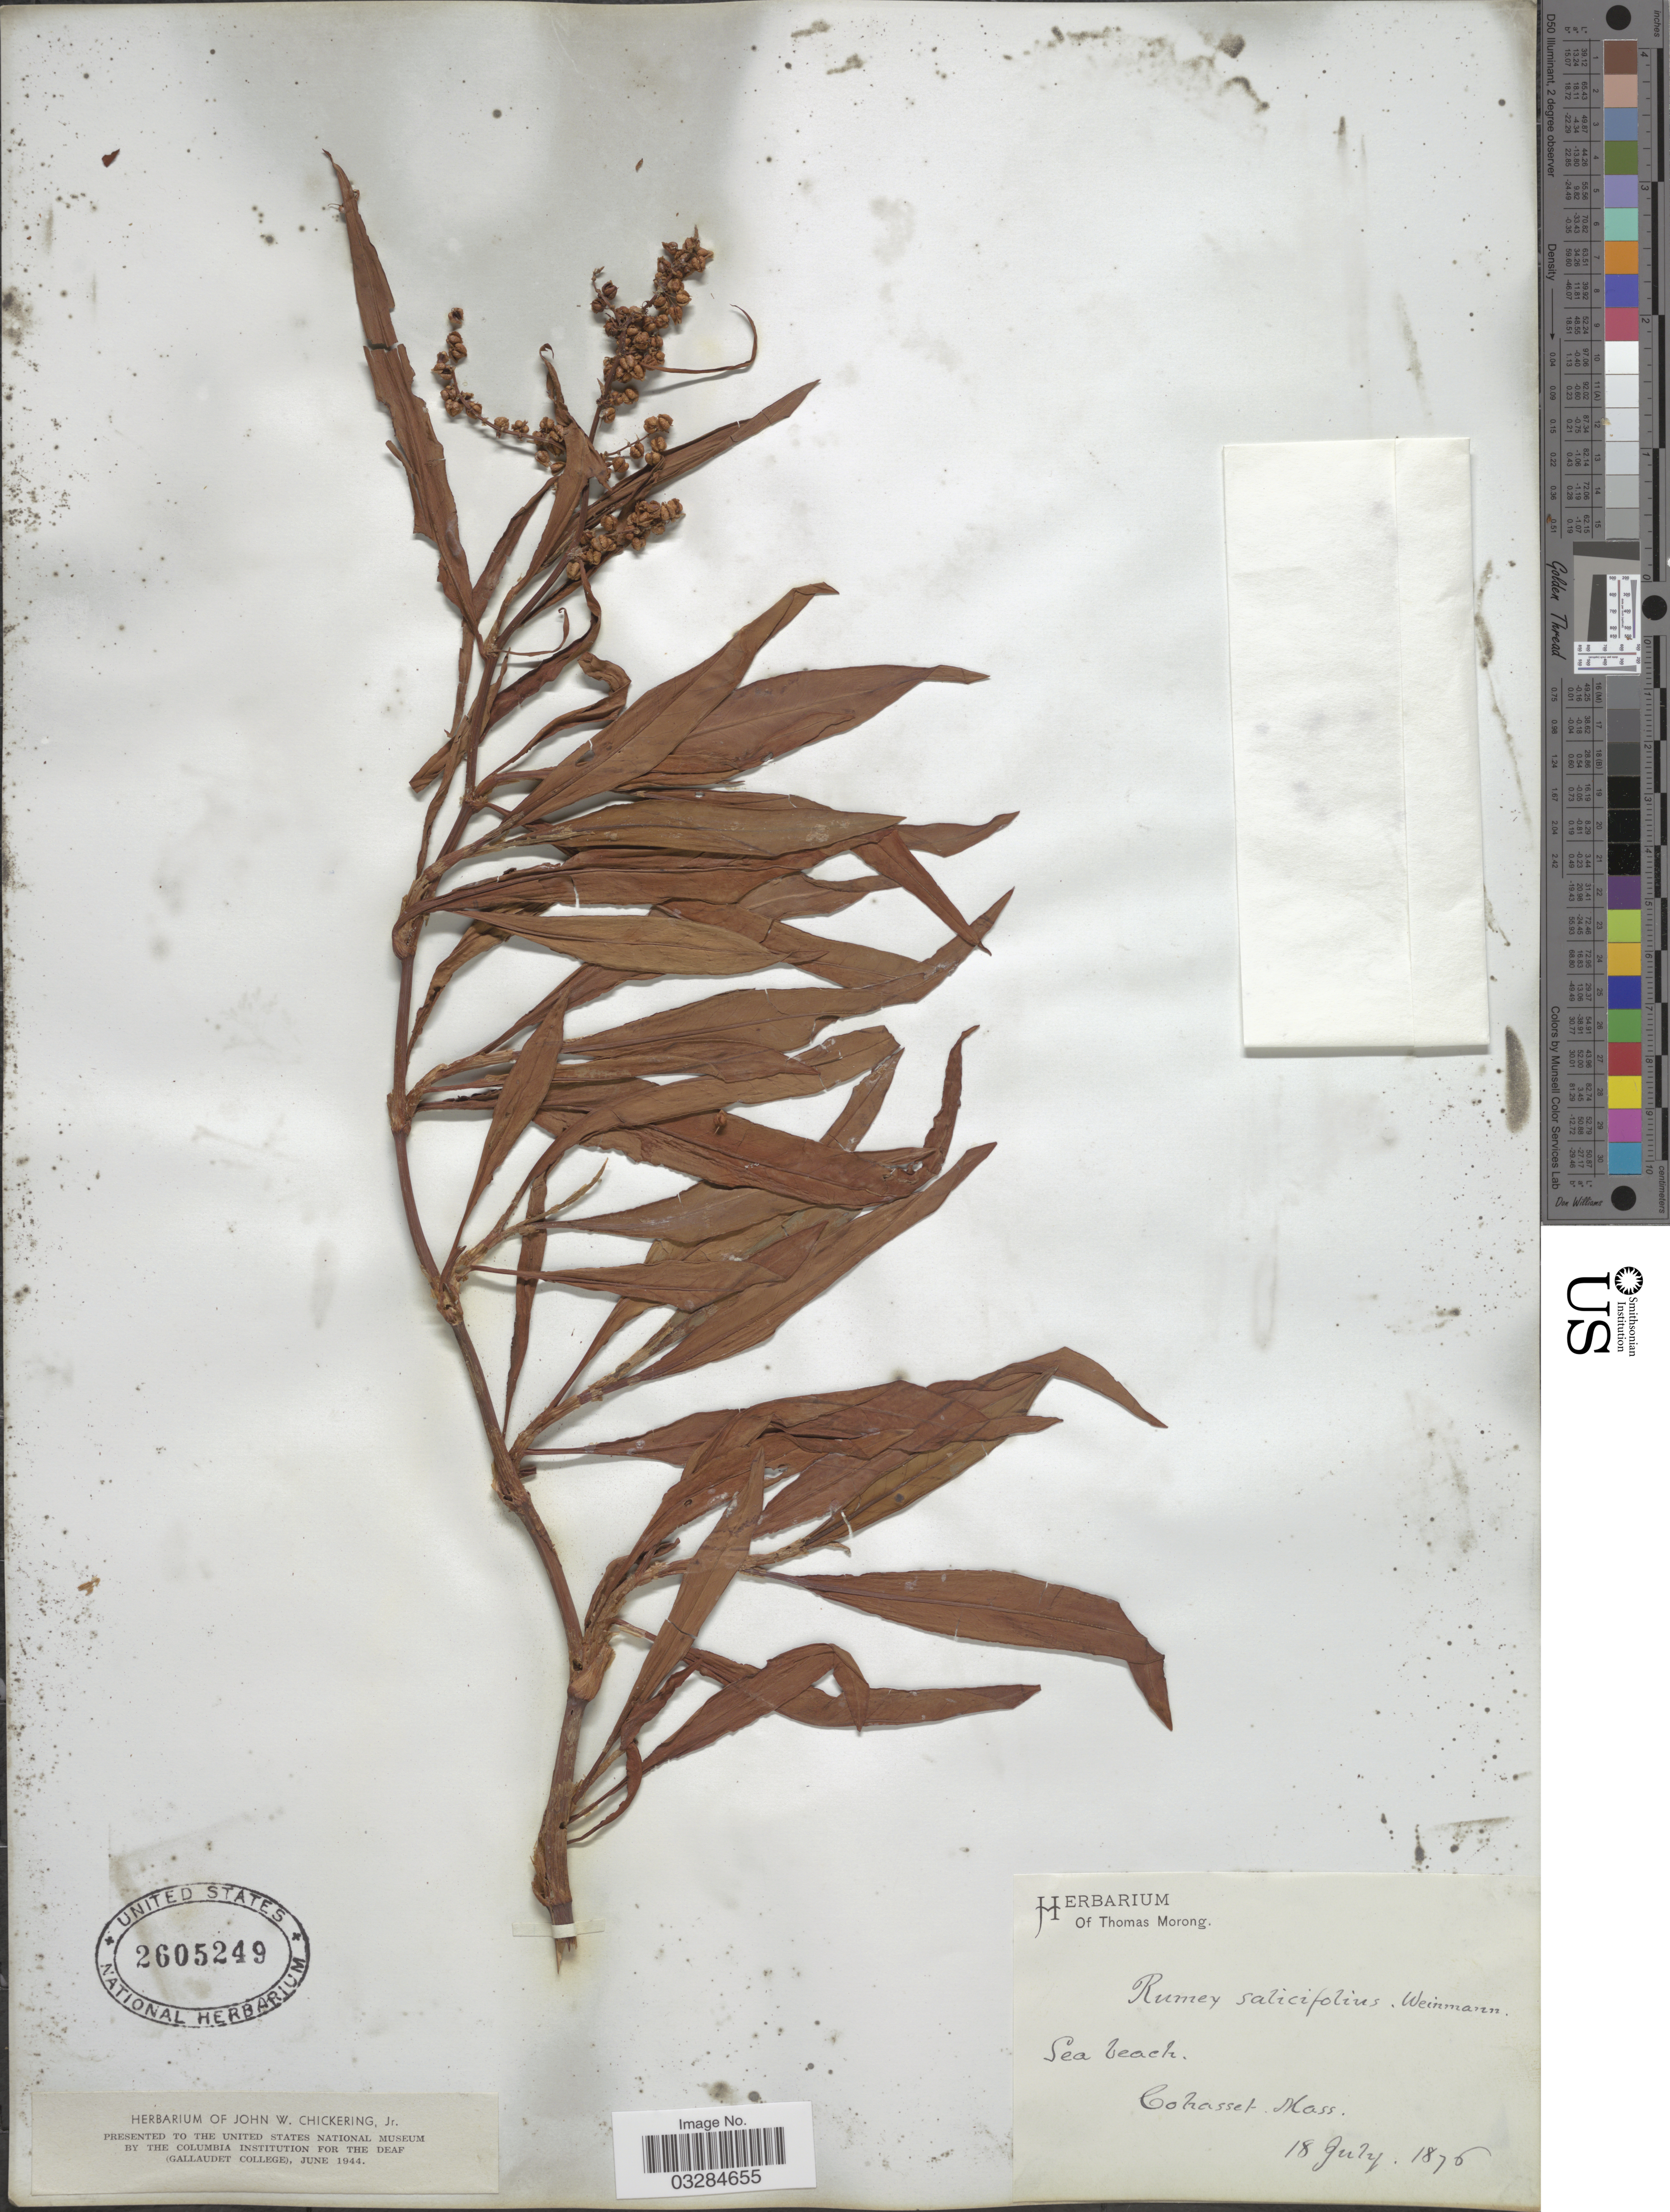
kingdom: Plantae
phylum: Tracheophyta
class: Magnoliopsida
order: Caryophyllales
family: Polygonaceae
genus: Rumex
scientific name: Rumex salicifolius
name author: Weinm.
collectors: ex Herb. T. Morong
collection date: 1876-07-18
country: United States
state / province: Massachusetts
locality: Cohasset.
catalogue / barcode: US 2605249